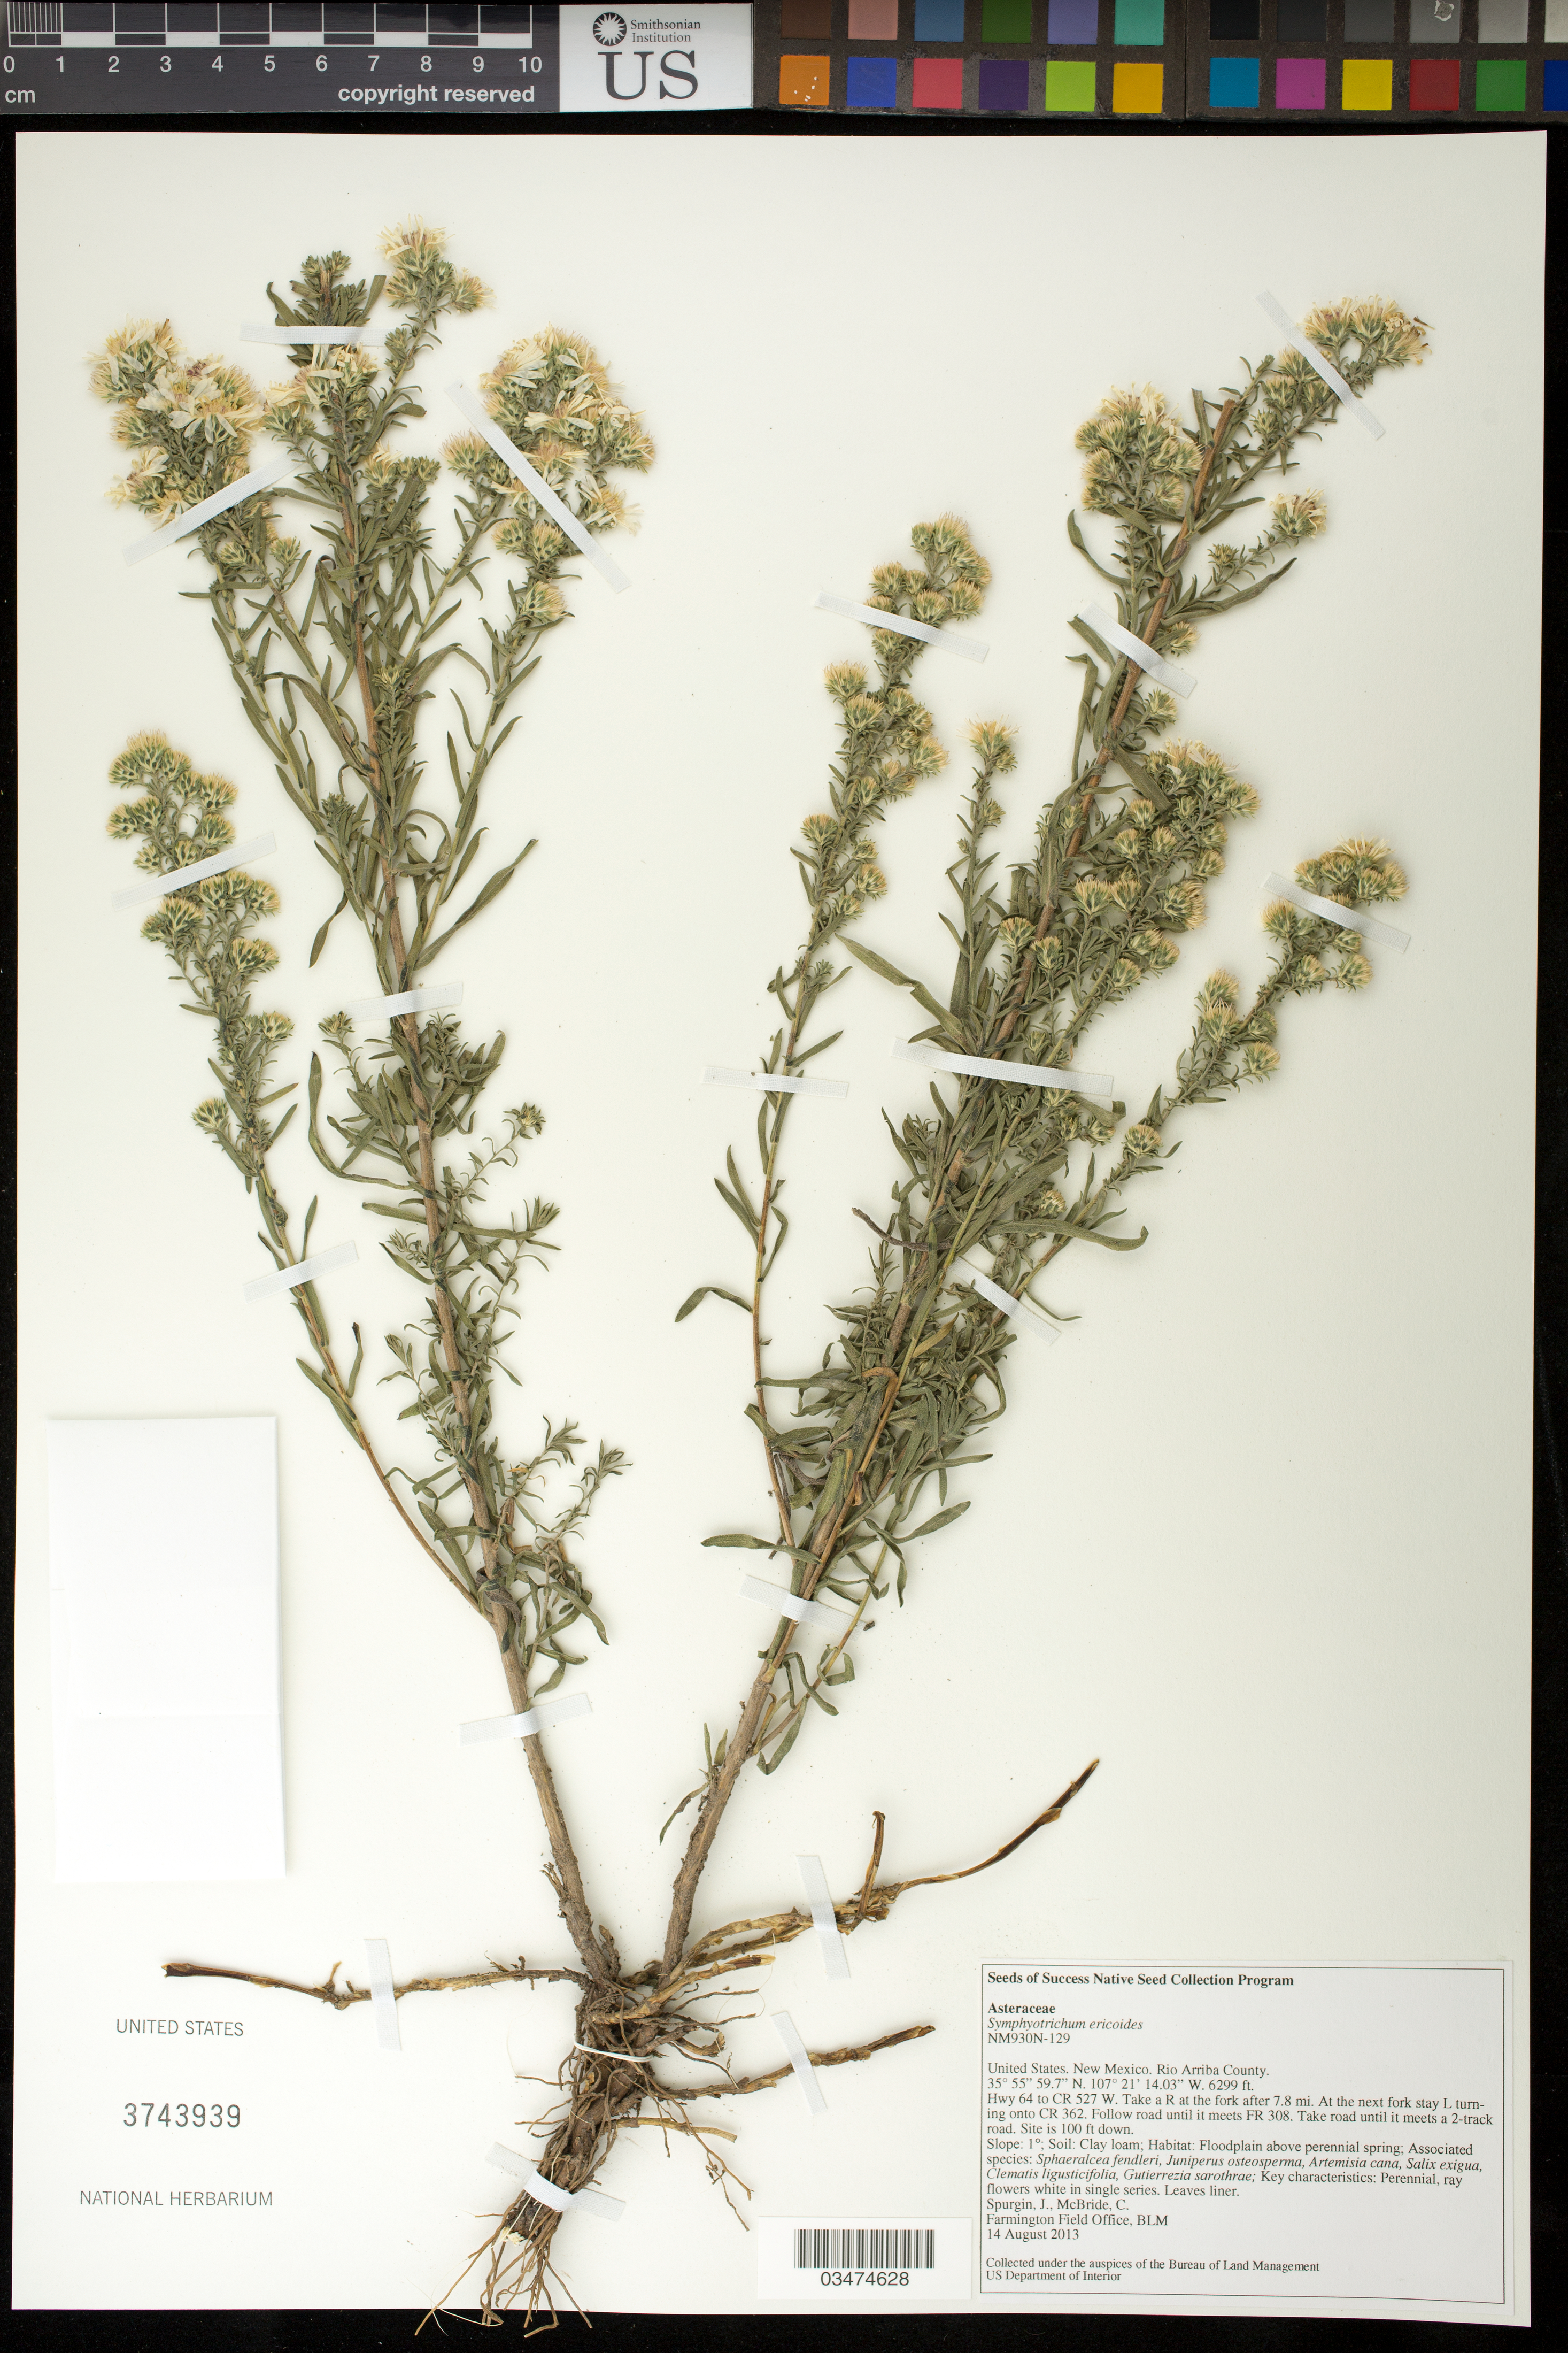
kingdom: Plantae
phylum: Tracheophyta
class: Magnoliopsida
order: Asterales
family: Asteraceae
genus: Symphyotrichum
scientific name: Symphyotrichum ericoides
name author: (L.) G.L. Nesom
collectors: J. Spurgin & C. McBride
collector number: NM930N-129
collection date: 2013-08-14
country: United States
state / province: New Mexico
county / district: Rio Arriba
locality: CR 362 until it meets FR 308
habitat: Clay loam.Floodplain above perennial spring.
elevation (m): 1920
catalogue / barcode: US 3743939